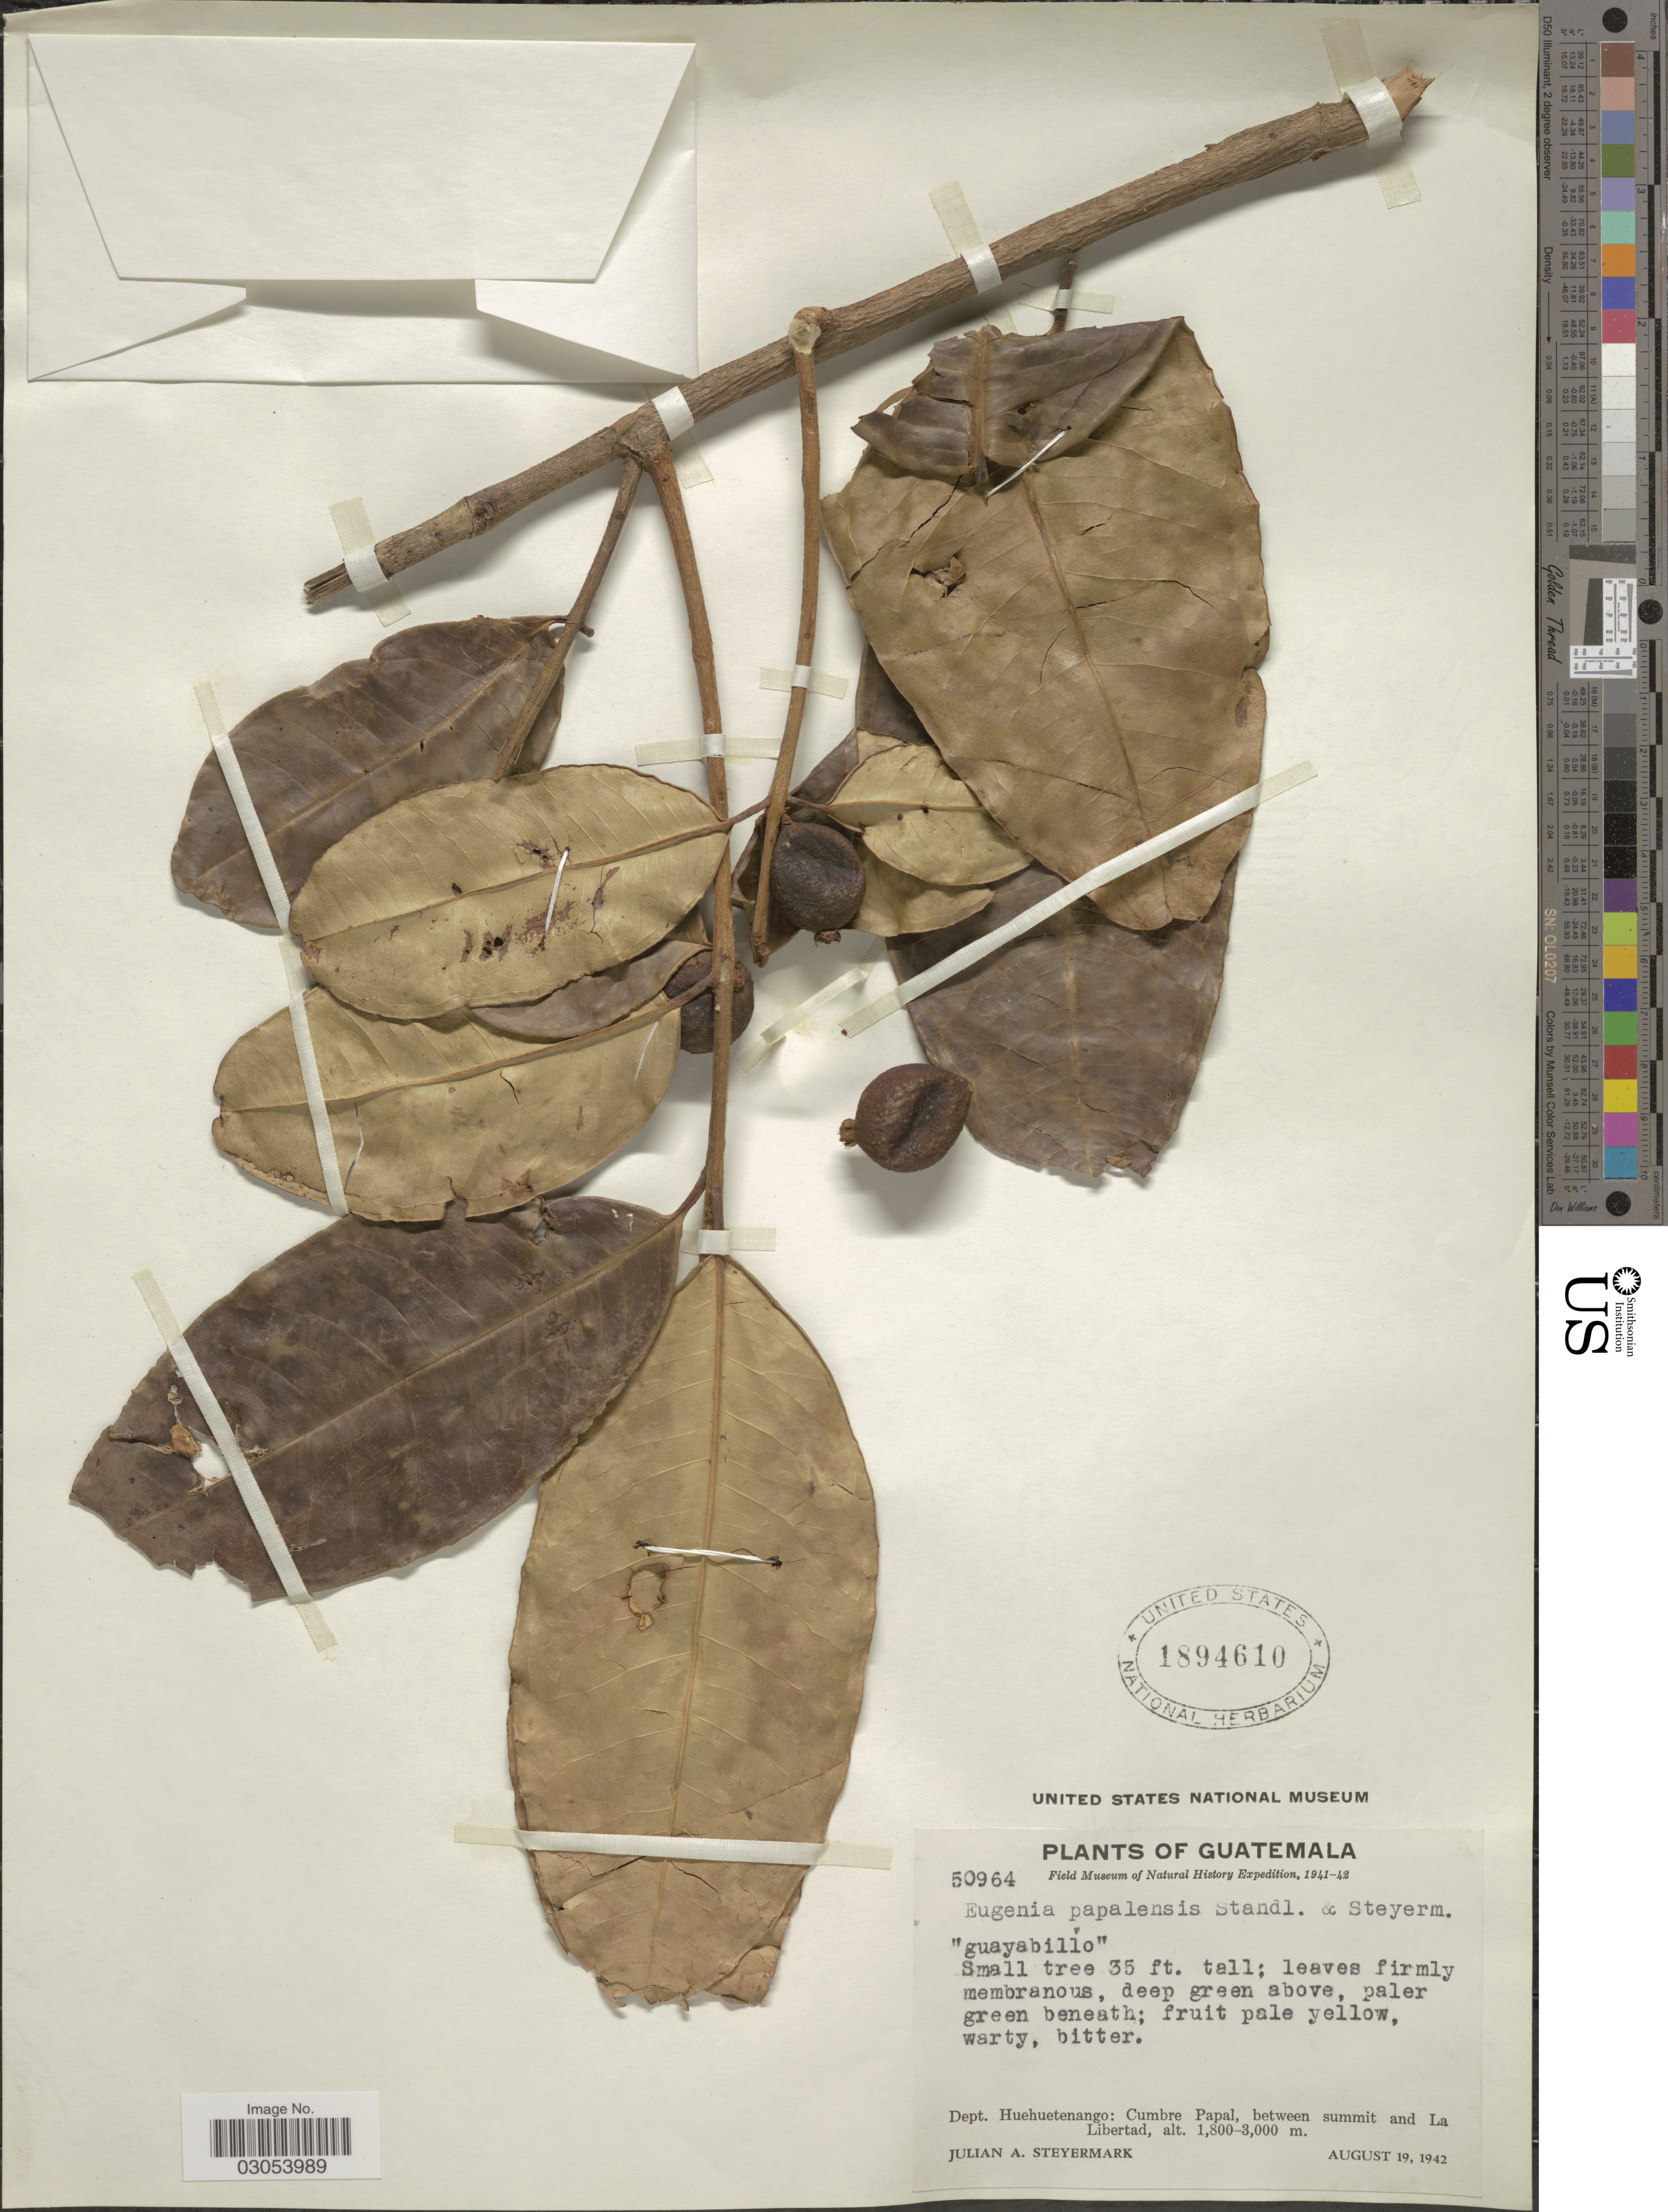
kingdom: Plantae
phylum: Tracheophyta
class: Magnoliopsida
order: Myrtales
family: Myrtaceae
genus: Eugenia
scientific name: Eugenia papalensis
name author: Standl. & Steyerm.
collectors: J. Steyermark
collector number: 50964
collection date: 1942-08-19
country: Guatemala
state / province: Huehuetenango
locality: Dept. Huehuetenango: Cumbre Papal, between summit and La Libertad.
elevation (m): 1800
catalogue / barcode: US 1894610